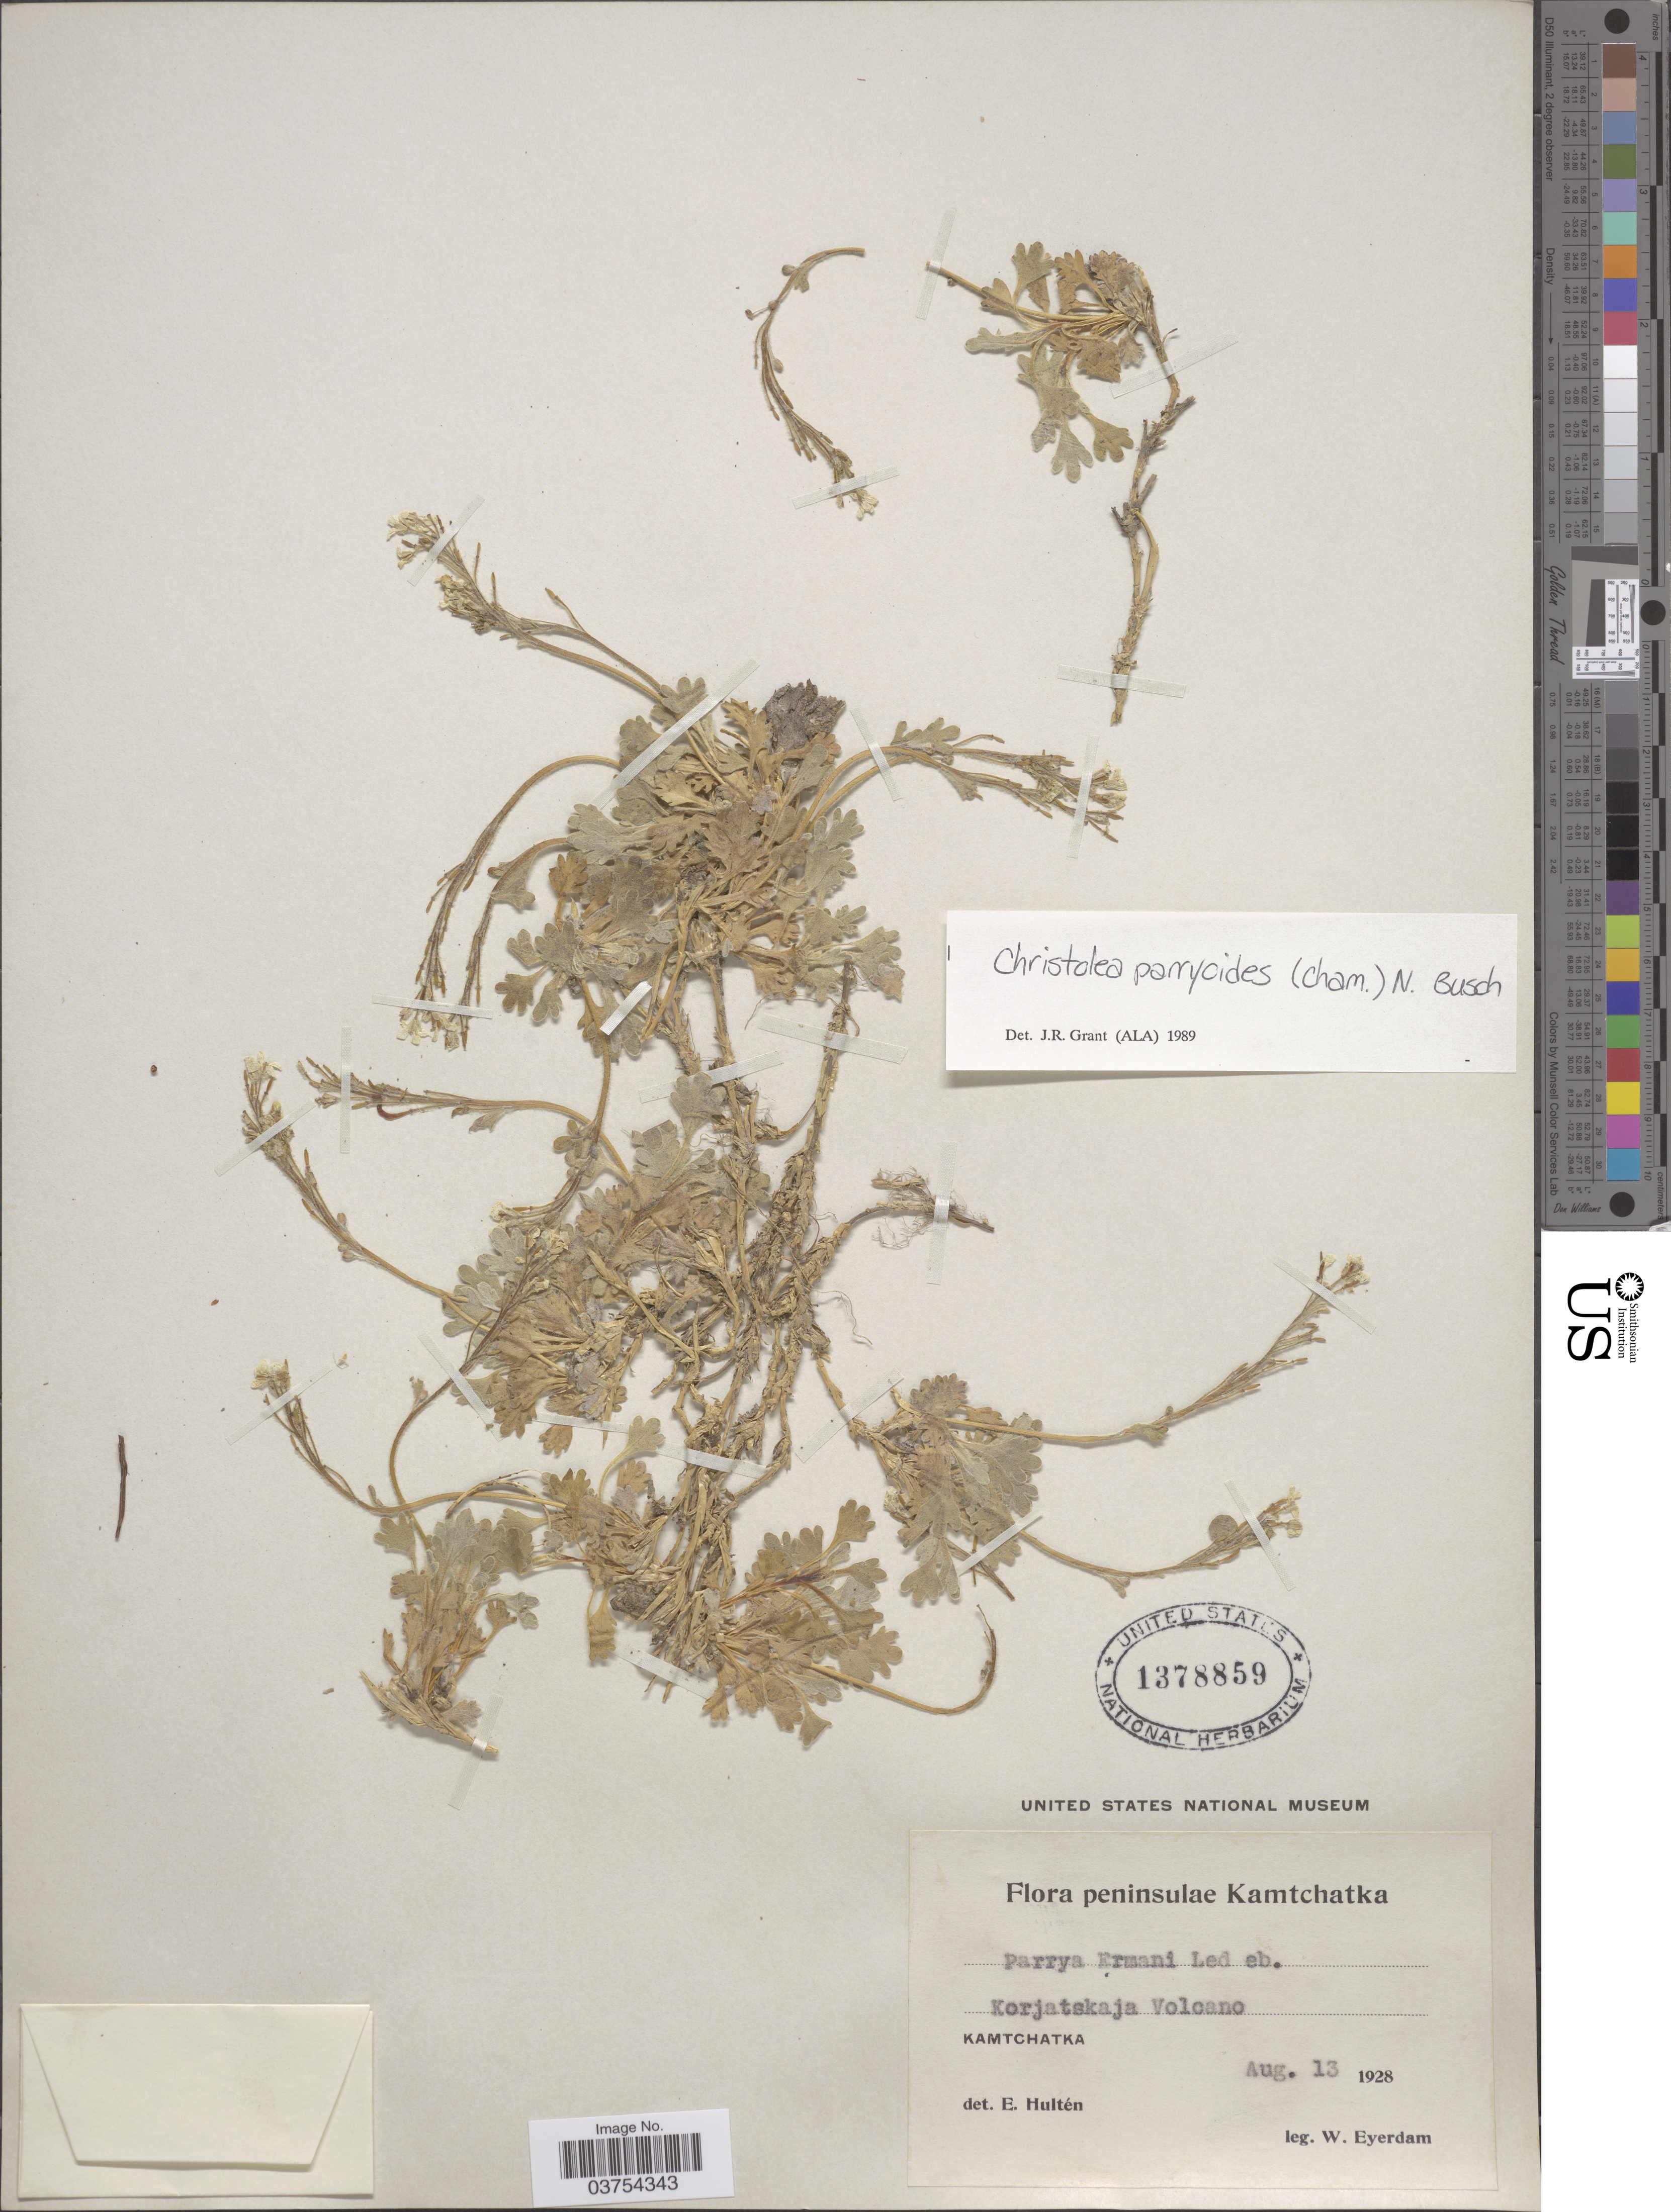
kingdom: Plantae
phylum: Tracheophyta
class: Magnoliopsida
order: Brassicales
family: Brassicaceae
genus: Smelowskia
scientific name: Smelowskia parryoides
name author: (Cham.) Polunin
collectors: W. J. Eyerdam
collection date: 1928-08-13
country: Russian Federation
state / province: Kamchatka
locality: Peninsulae Kamtchatka. Korjatskaja Volcano. Kamtchatka.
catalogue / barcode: US 1378859